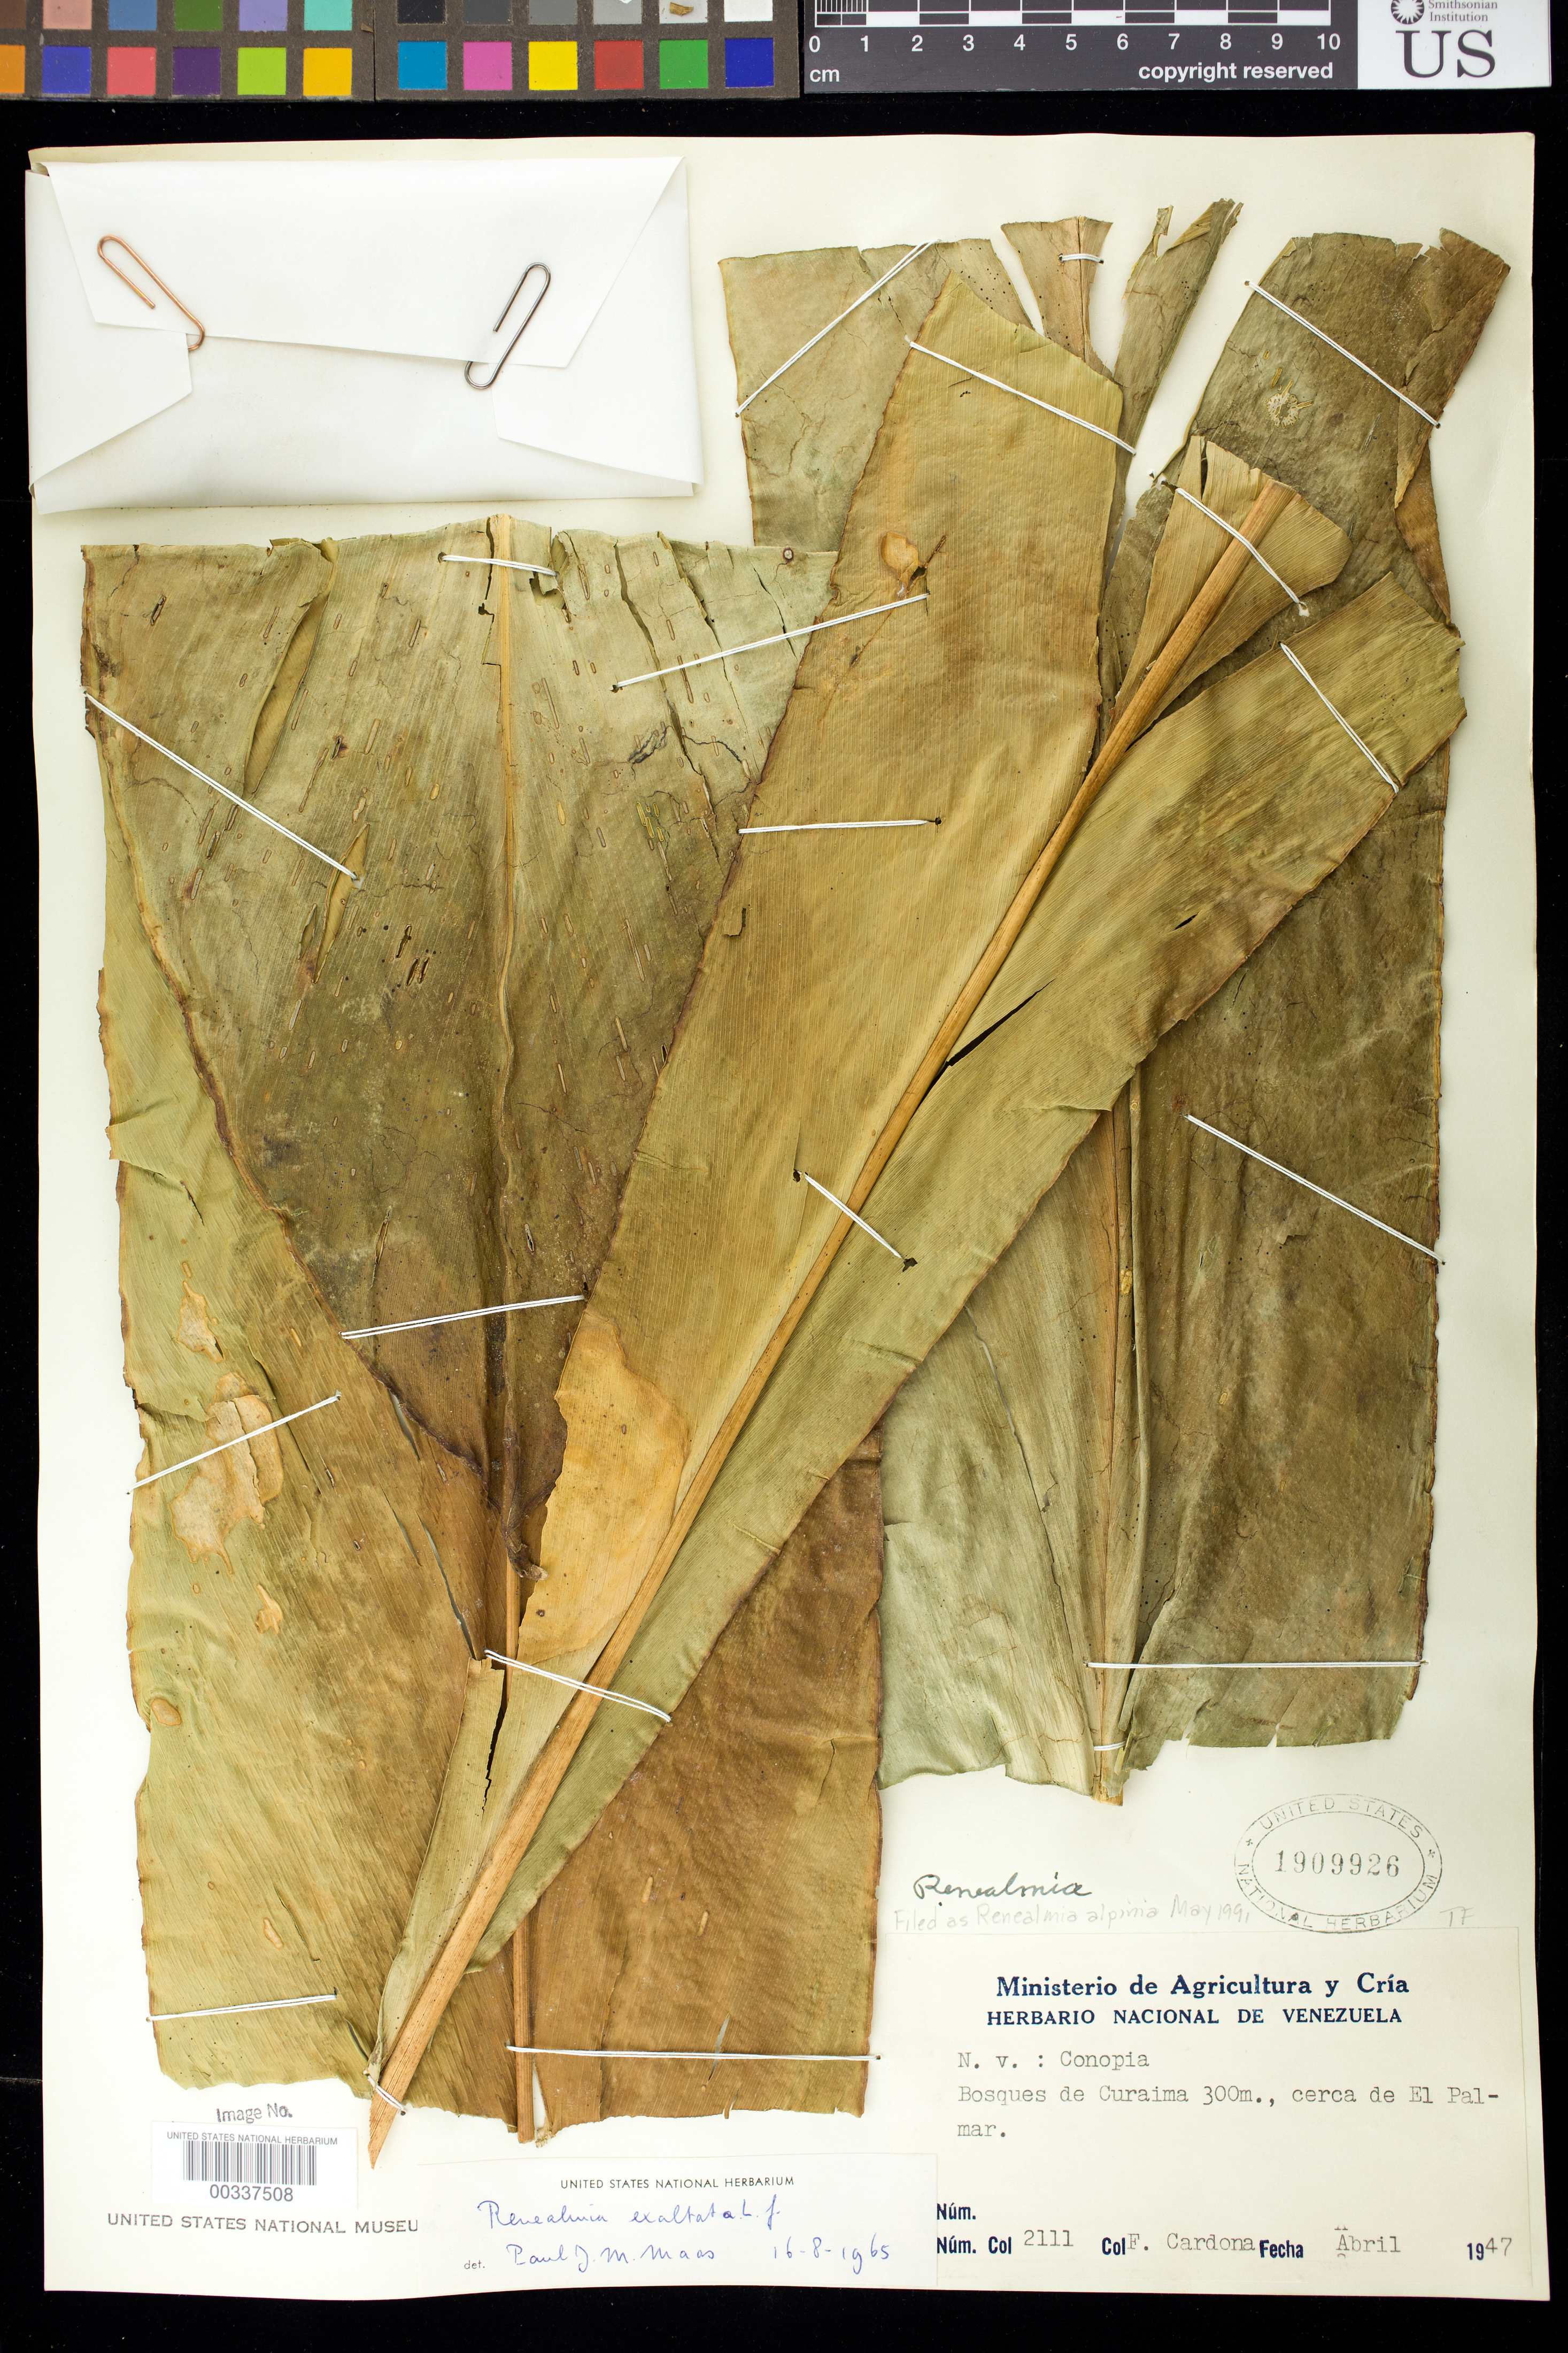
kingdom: Plantae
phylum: Tracheophyta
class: Liliopsida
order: Zingiberales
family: Zingiberaceae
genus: Renealmia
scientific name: Renealmia alpinia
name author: (Rottb.) Maas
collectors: F. Cardona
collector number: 2111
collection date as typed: Apr 1947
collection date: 1947-04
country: Venezuela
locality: Bosques de curaima, cerca de el palmar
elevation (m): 300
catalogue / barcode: US 1909926